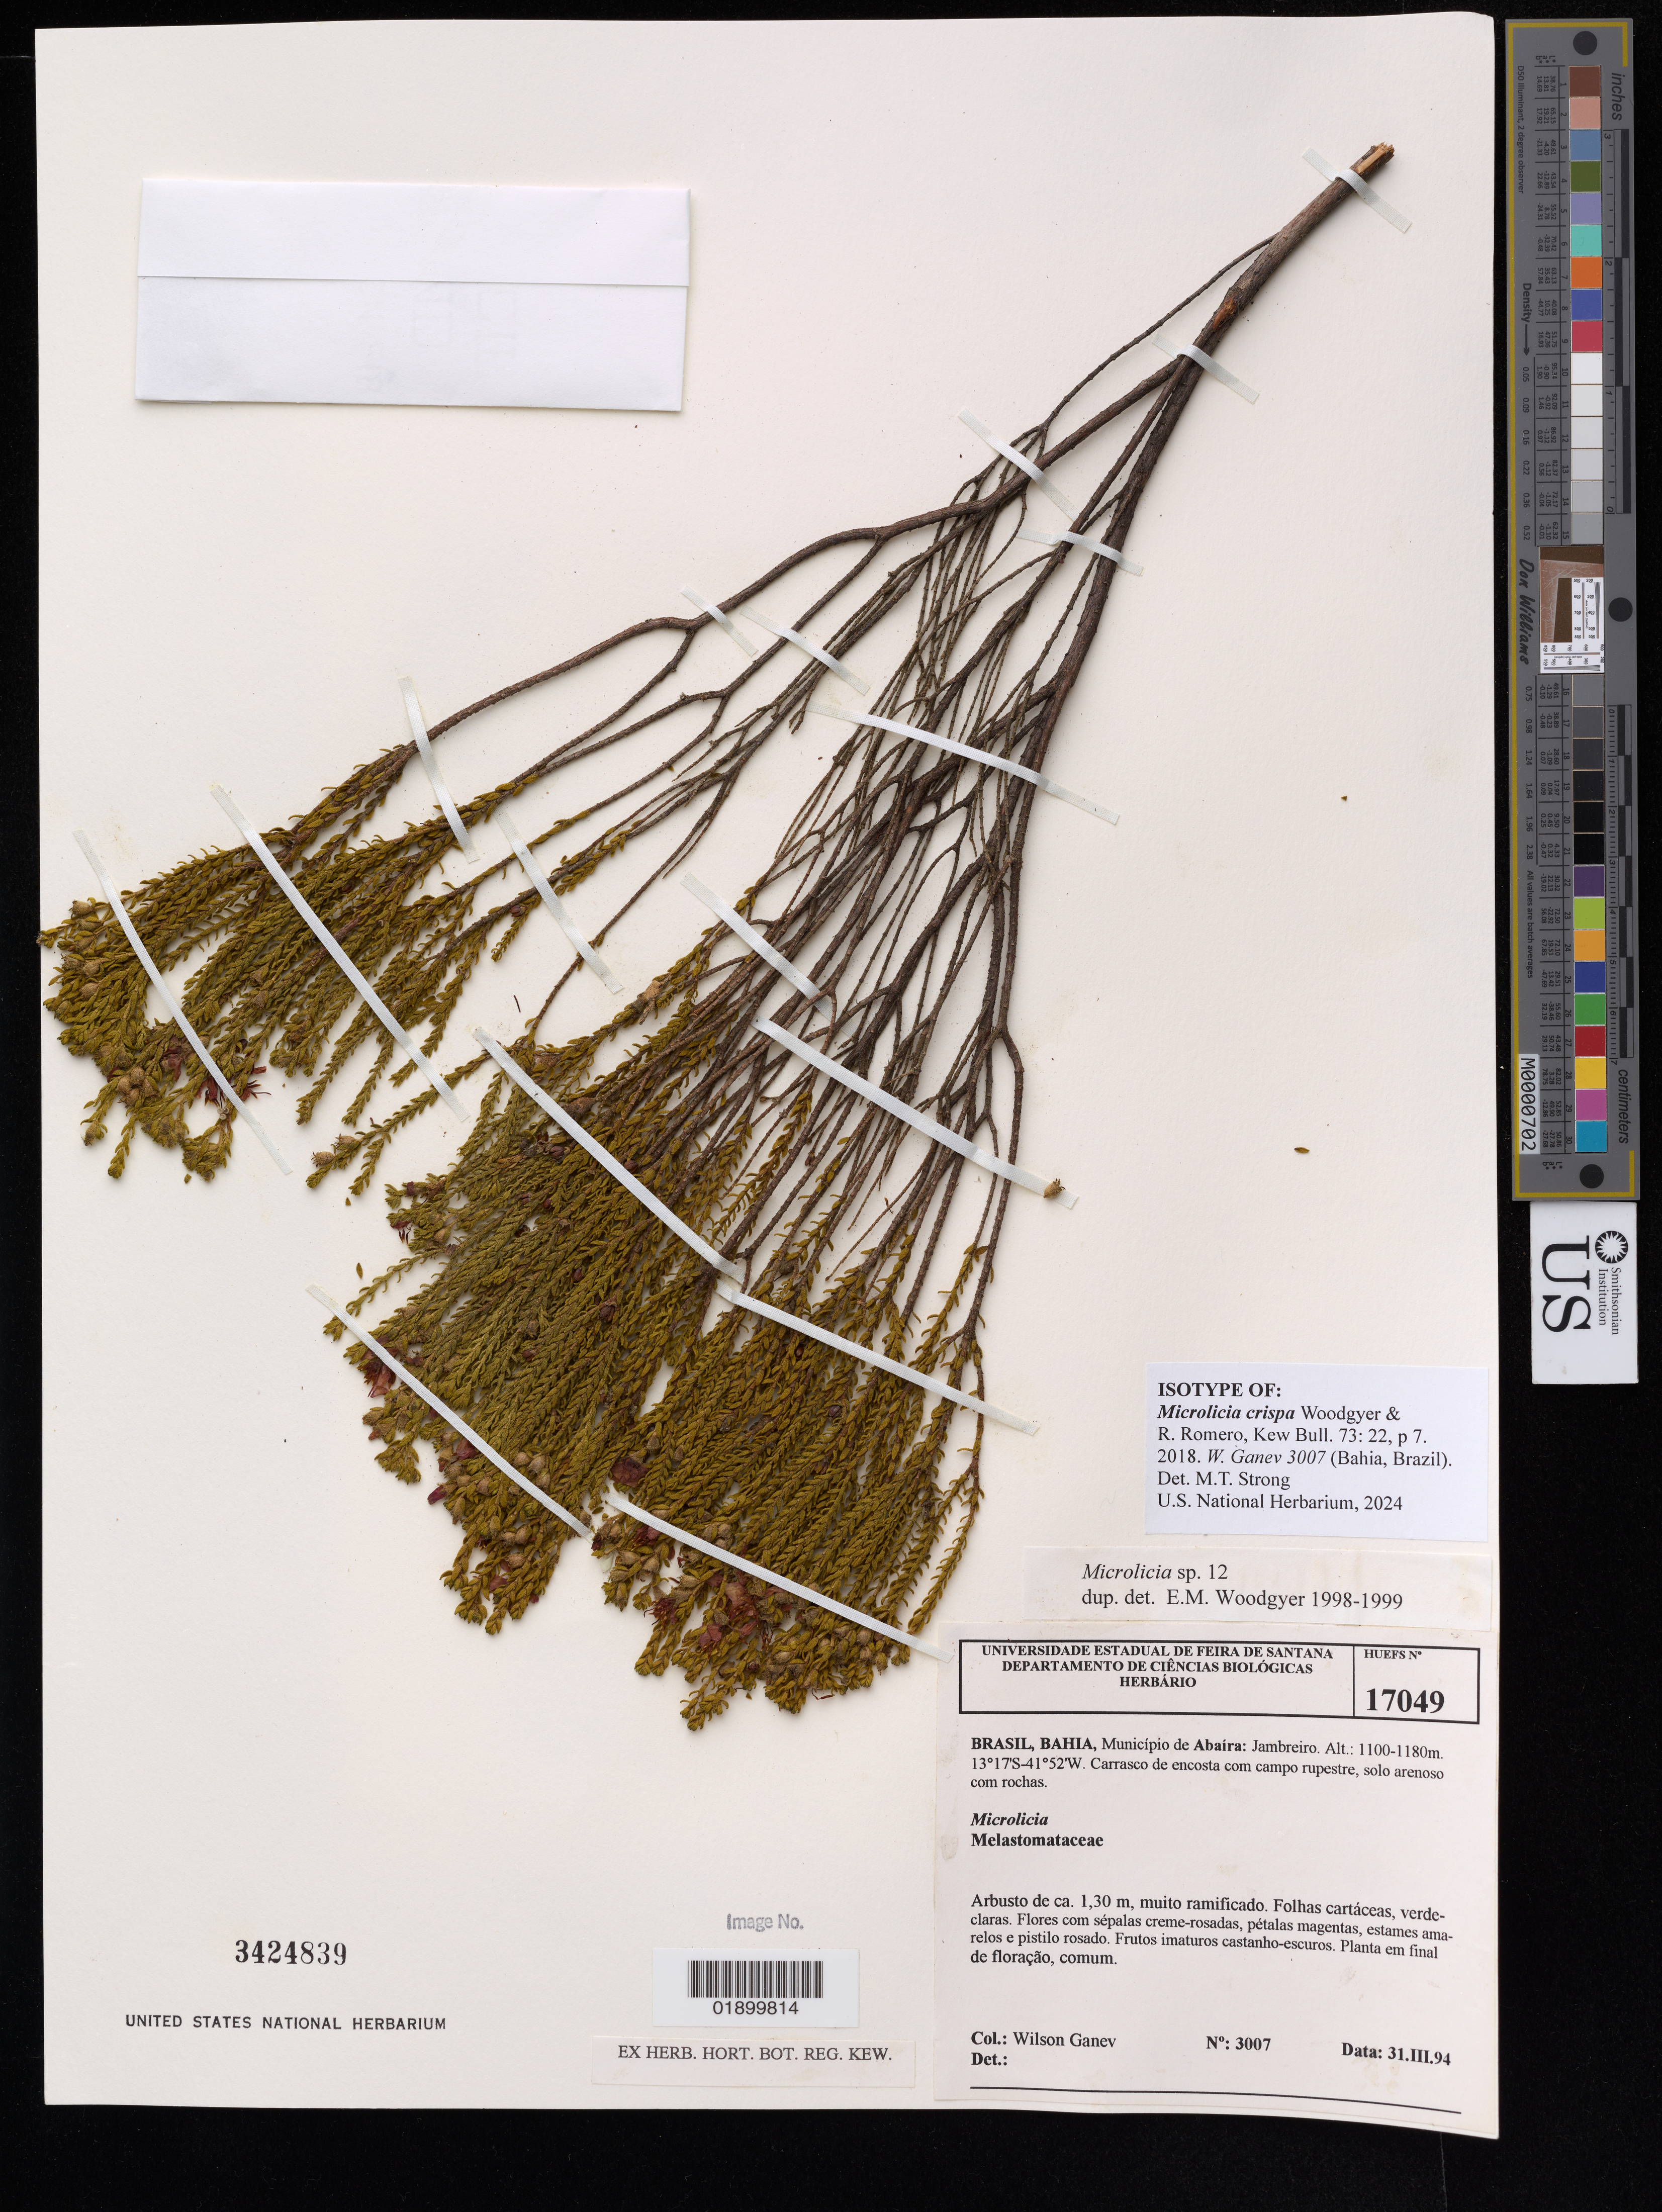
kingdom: Plantae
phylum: Tracheophyta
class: Magnoliopsida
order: Myrtales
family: Melastomataceae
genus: Microlicia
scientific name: Microlicia crispa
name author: Woodgyer & R. Romero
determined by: Strong, Mark T., (BOT), Smithsonian Institution - National Museum of Natural History (UNITED STATES)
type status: Isotype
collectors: W. Ganev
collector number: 3007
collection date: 1994-03-31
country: Brazil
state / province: Bahia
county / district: Abaíra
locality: Jambreiro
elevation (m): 1100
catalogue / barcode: US 3424839